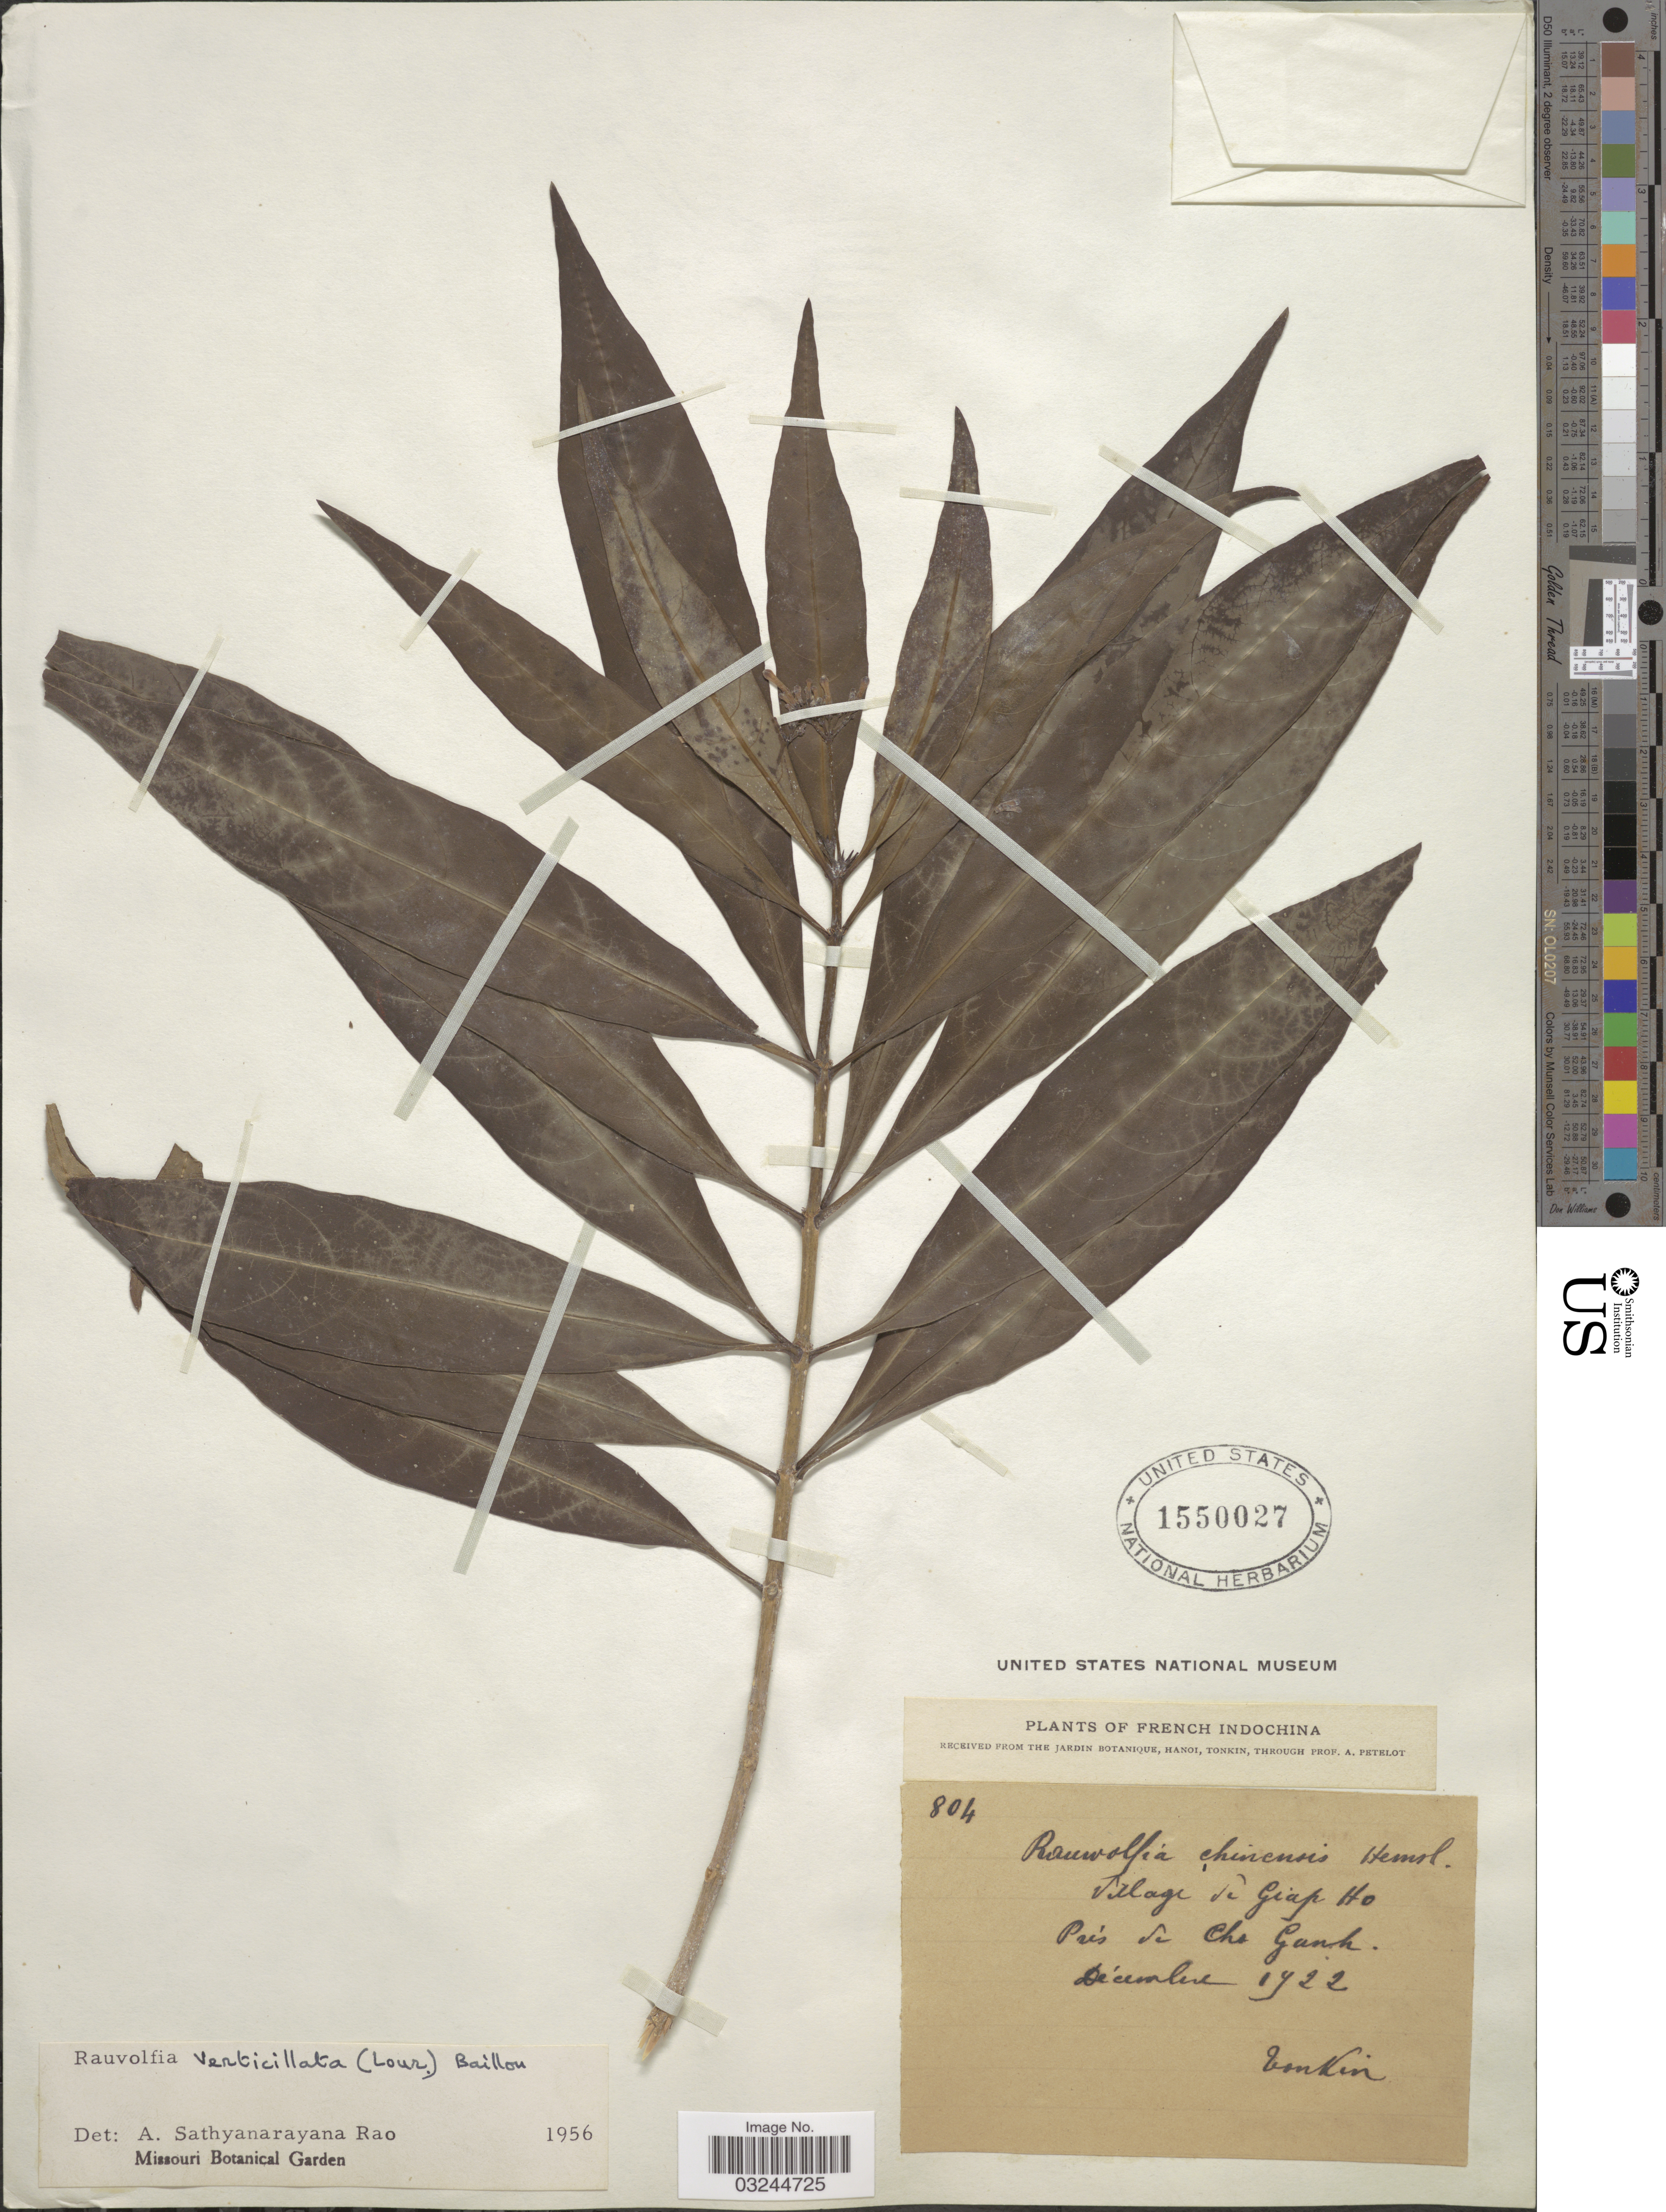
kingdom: Plantae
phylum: Tracheophyta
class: Magnoliopsida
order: Gentianales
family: Apocynaceae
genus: Rauvolfia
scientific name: Rauvolfia verticillata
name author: (Lour.) Baill.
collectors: P. A. Pételot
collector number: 804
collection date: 1922-12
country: Vietnam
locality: French Indochina. Village de Giap Ho. Prés de Cho Gunh.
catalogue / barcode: US 1550027